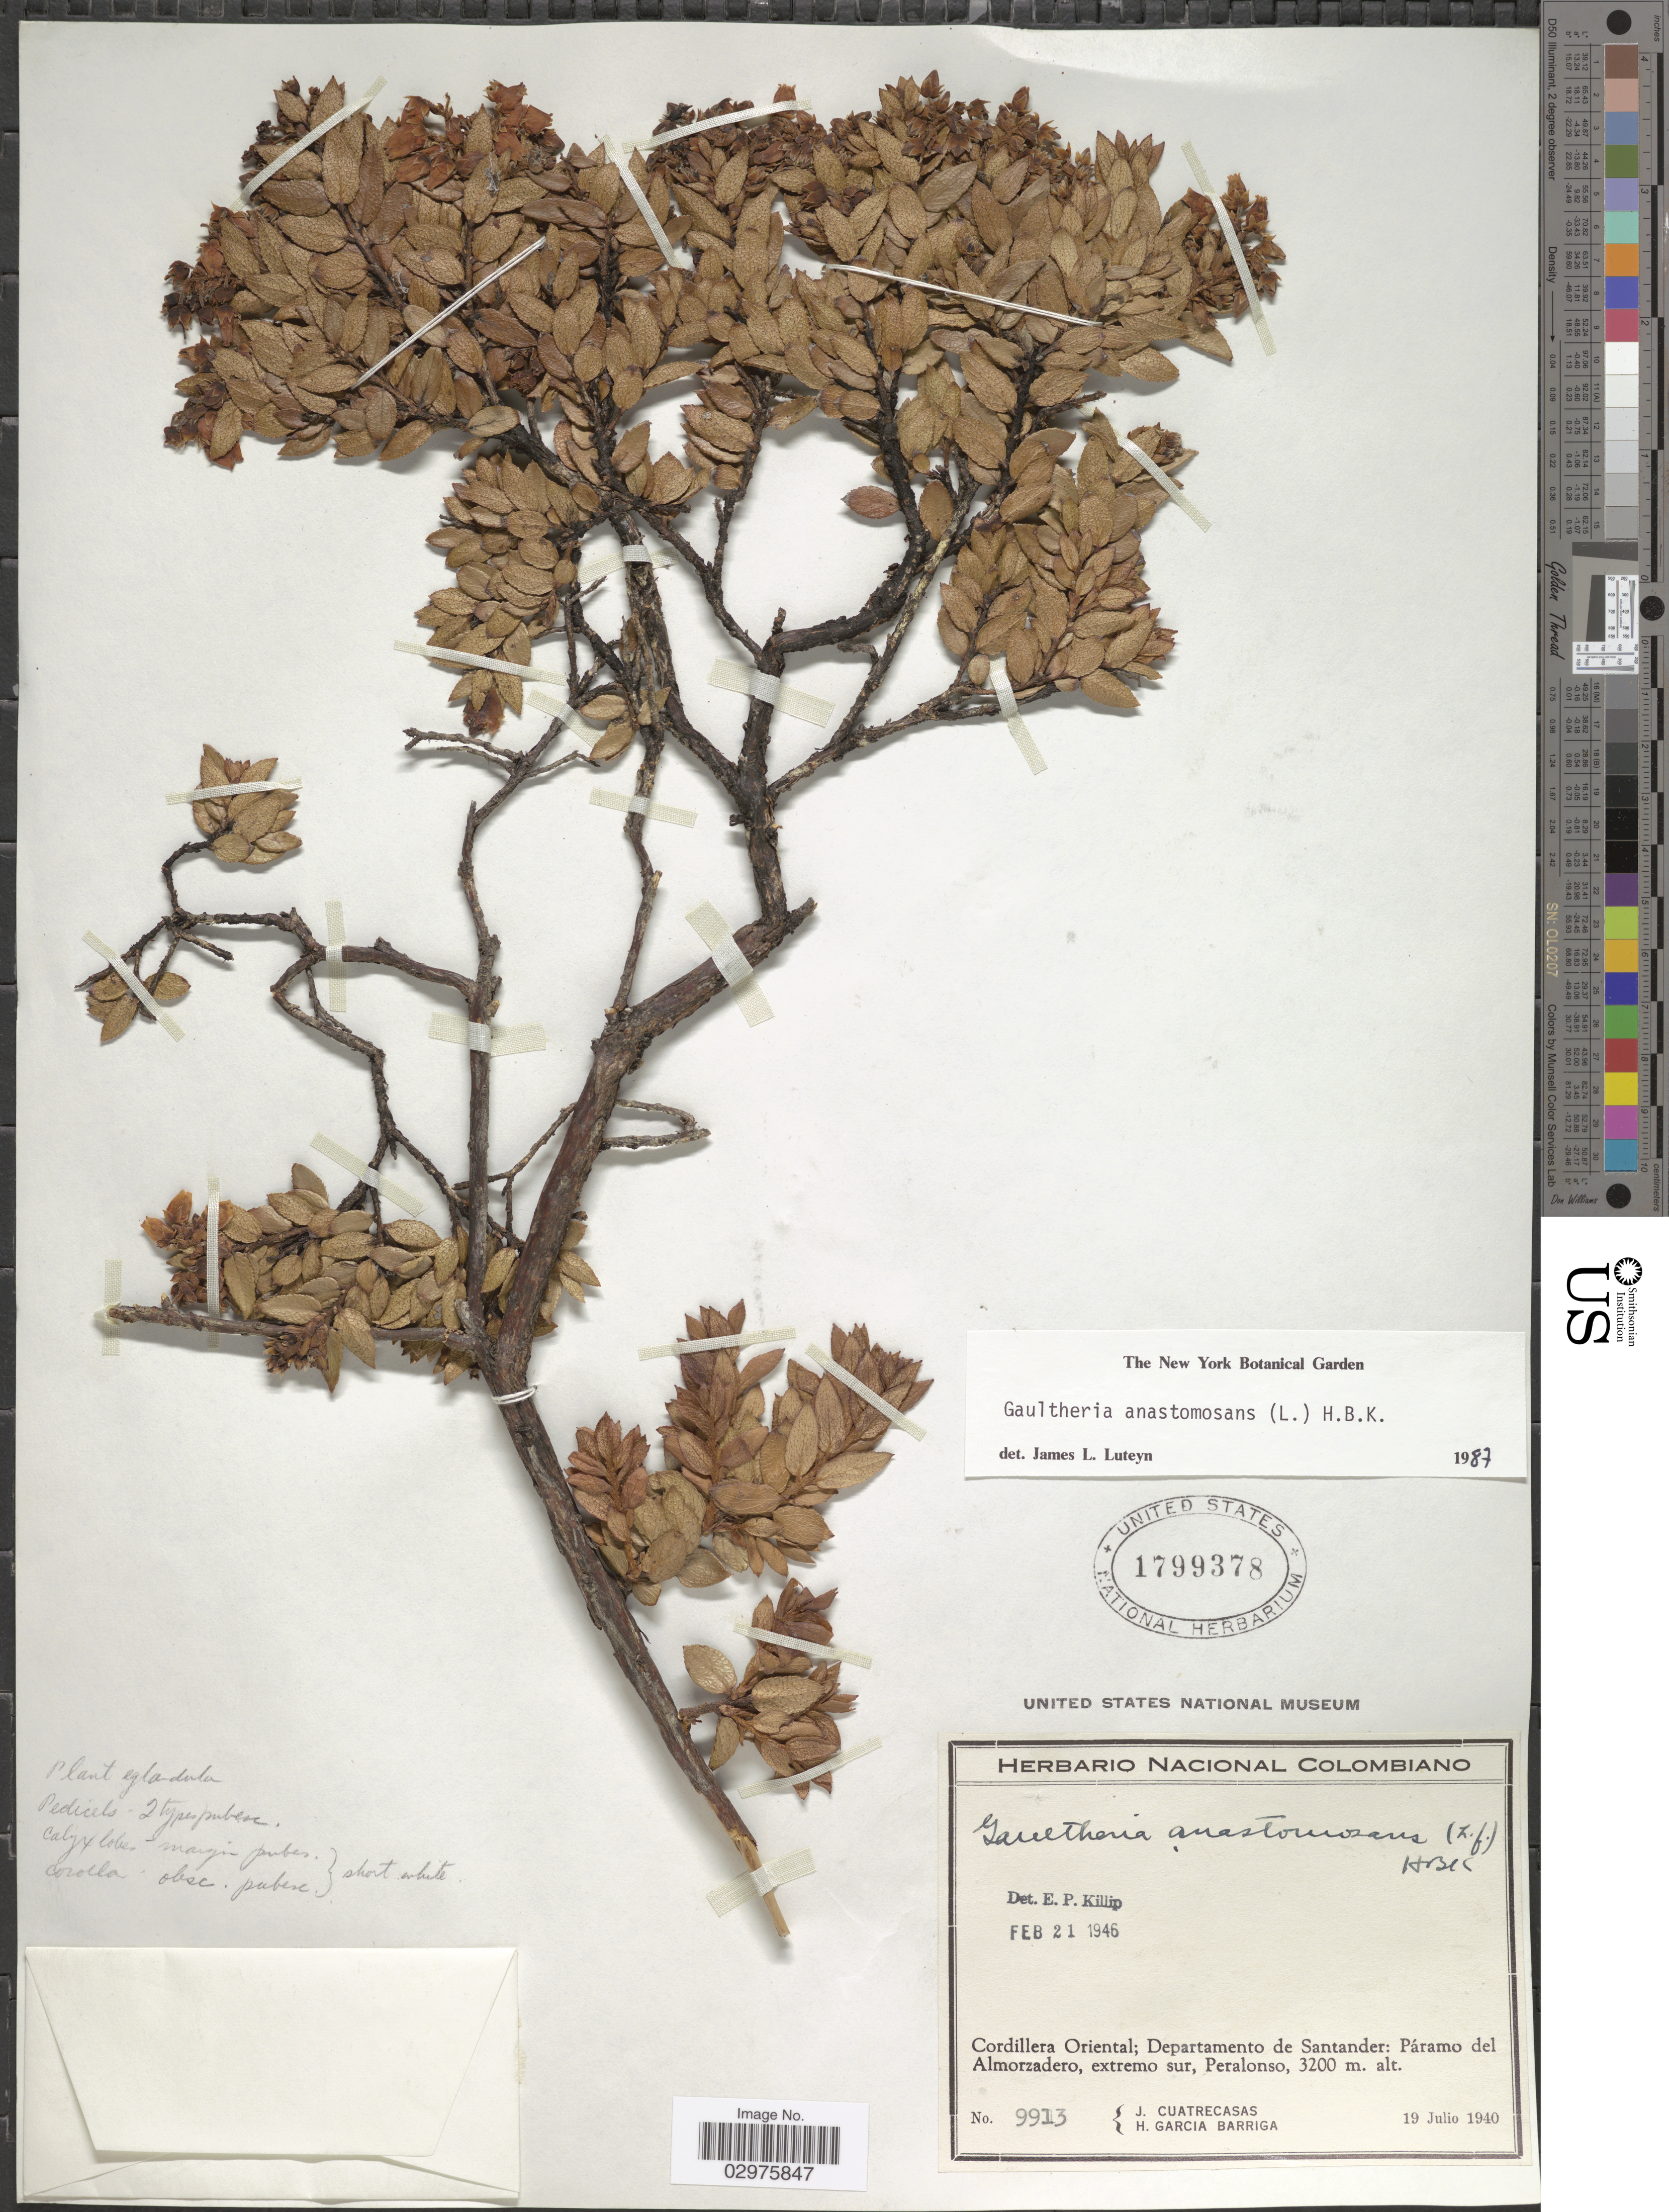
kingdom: Plantae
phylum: Tracheophyta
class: Magnoliopsida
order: Ericales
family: Ericaceae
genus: Gaultheria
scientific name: Gaultheria anastomosans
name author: (L. f.) Kunth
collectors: J. Cuatrecasas & H. García Barriga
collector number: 9913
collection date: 1940-07-19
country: Colombia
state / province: Santander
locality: Cordillera Oriental; Departamento de Santander: Páramo del Almorzadero, extremo sur, Peralonso.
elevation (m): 3200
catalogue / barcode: US 1799378